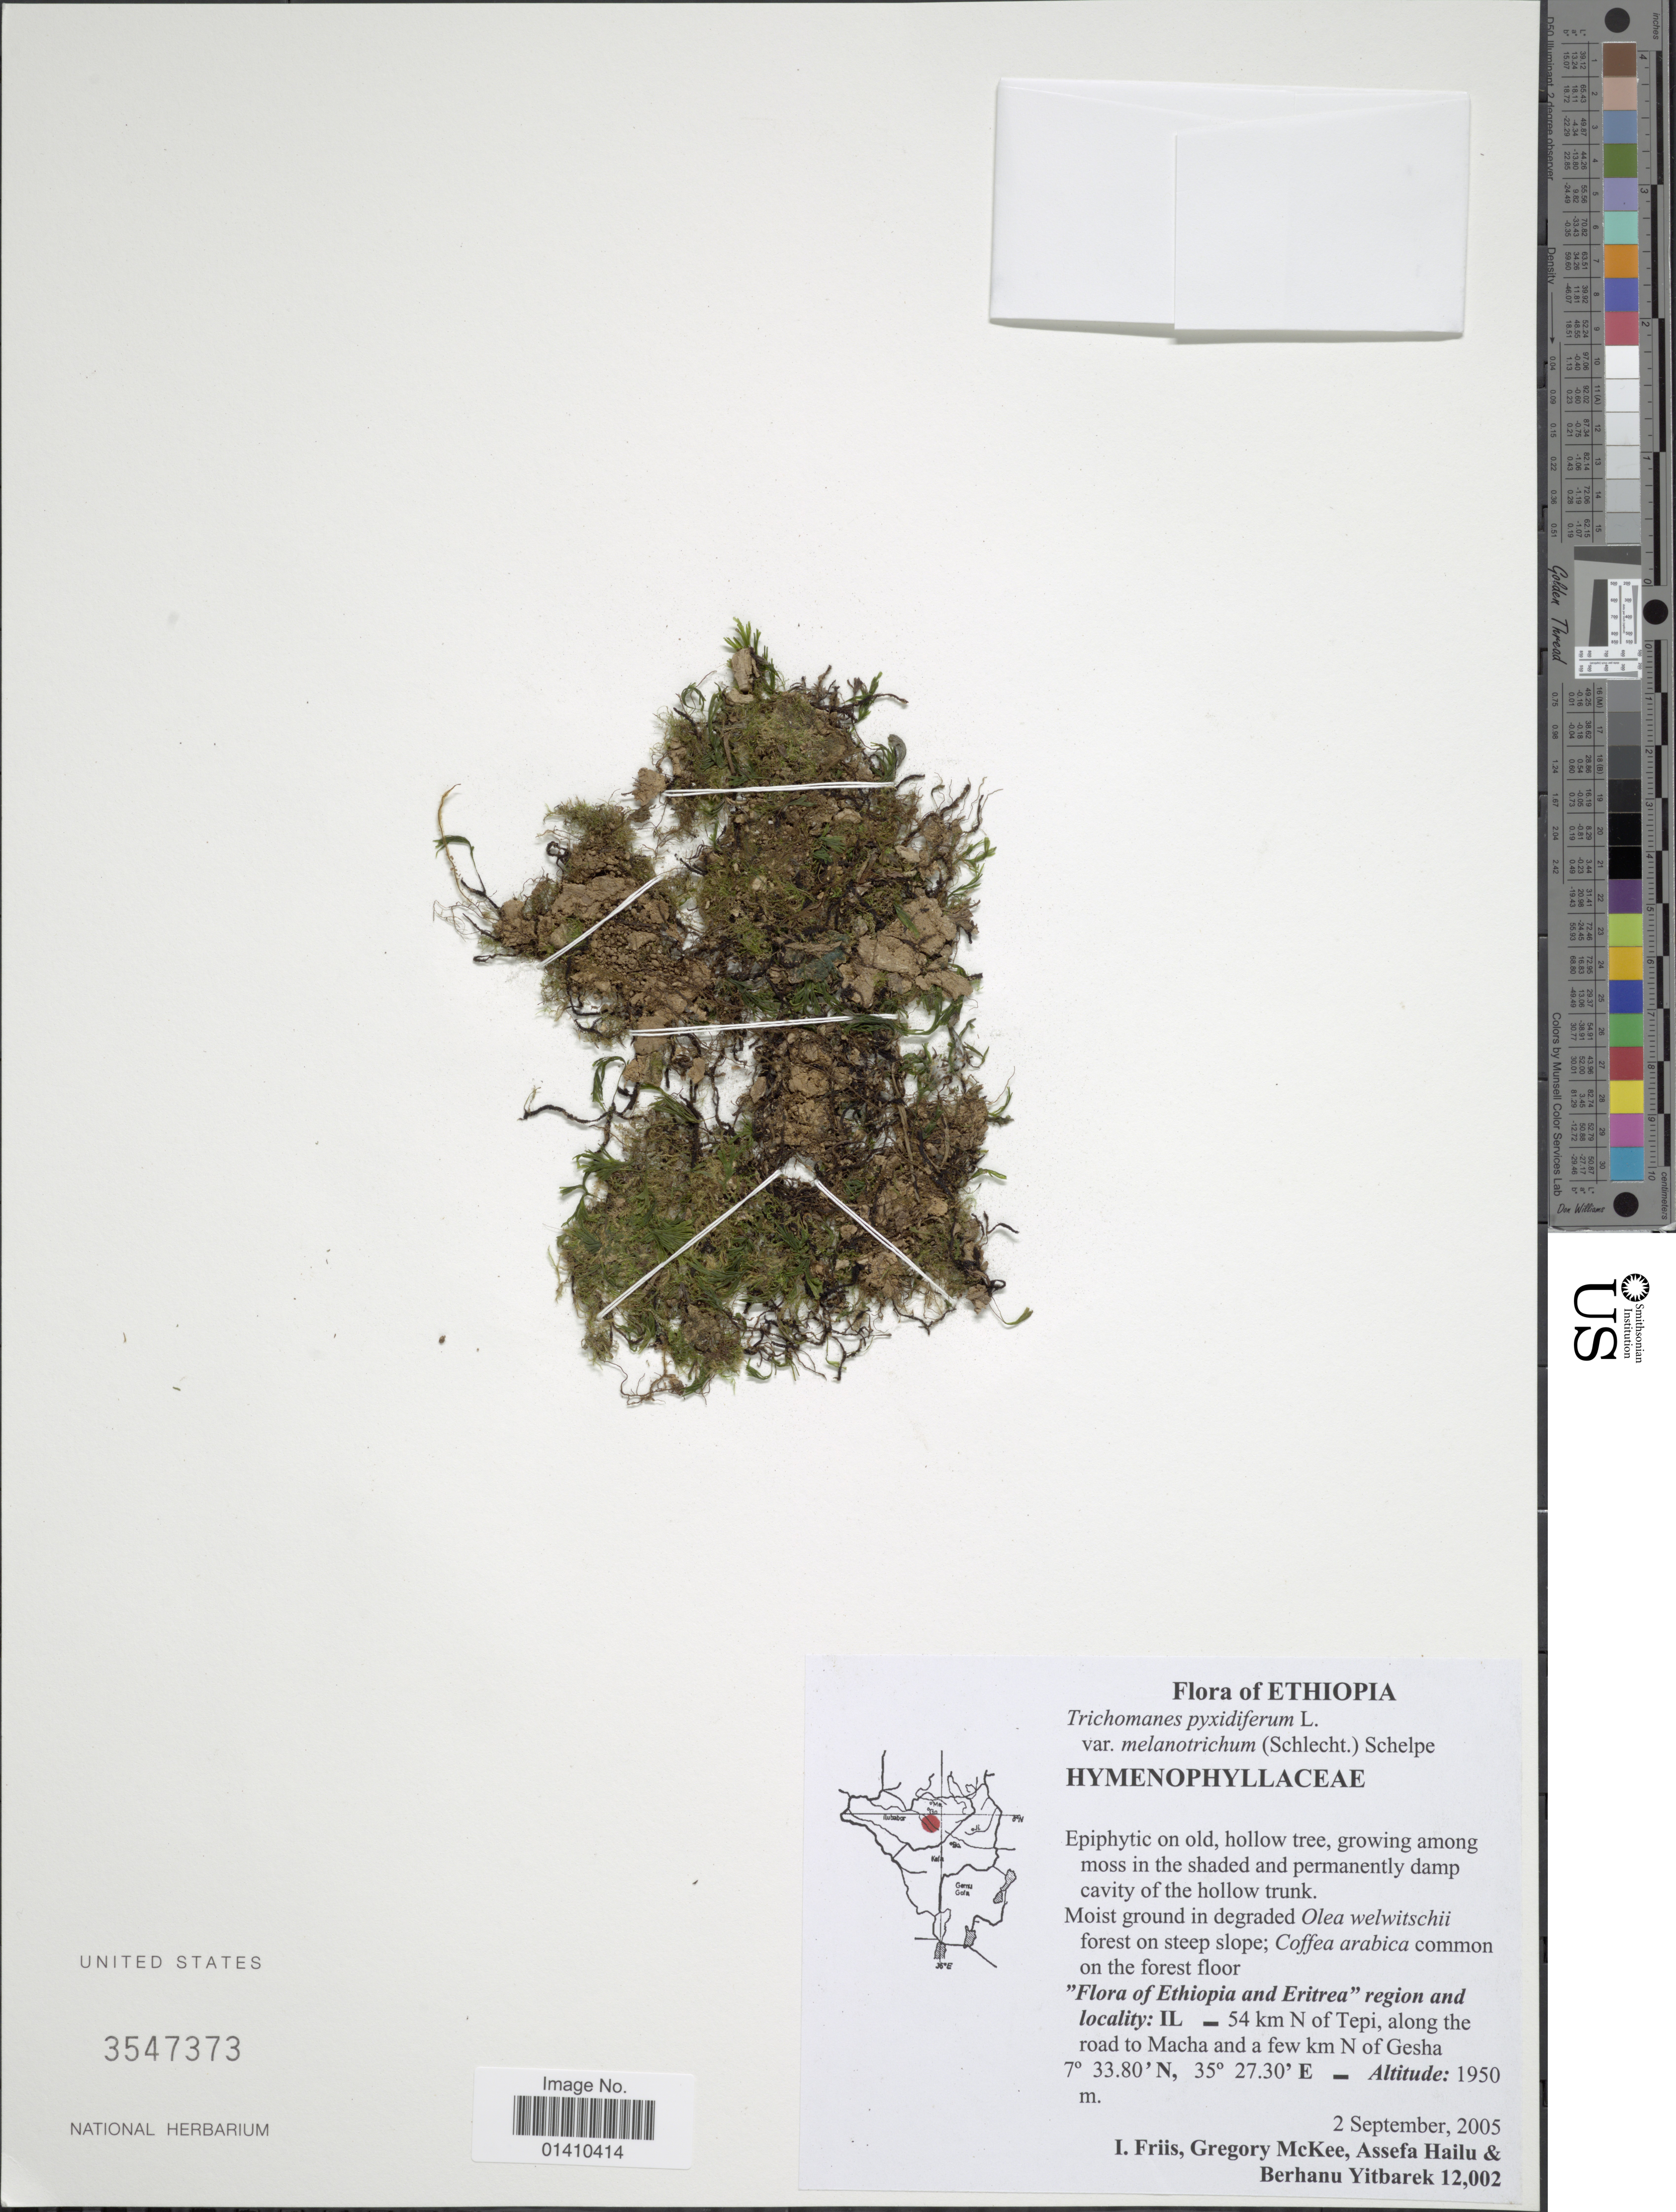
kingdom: Plantae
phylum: Tracheophyta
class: Polypodiopsida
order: Hymenophyllales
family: Hymenophyllaceae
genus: Polyphlebium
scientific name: Polyphlebium pyxidiferum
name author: (L.) Ebihara & Dubuisson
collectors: I. Friis, G. S. McKee, A. Hailu & B. Yitbarek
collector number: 12002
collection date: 2005-09-02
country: Ethiopia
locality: IL-54 km N of Tepi, along the road to Macha and a few km N of Gesha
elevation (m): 1950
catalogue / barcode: US 3547373